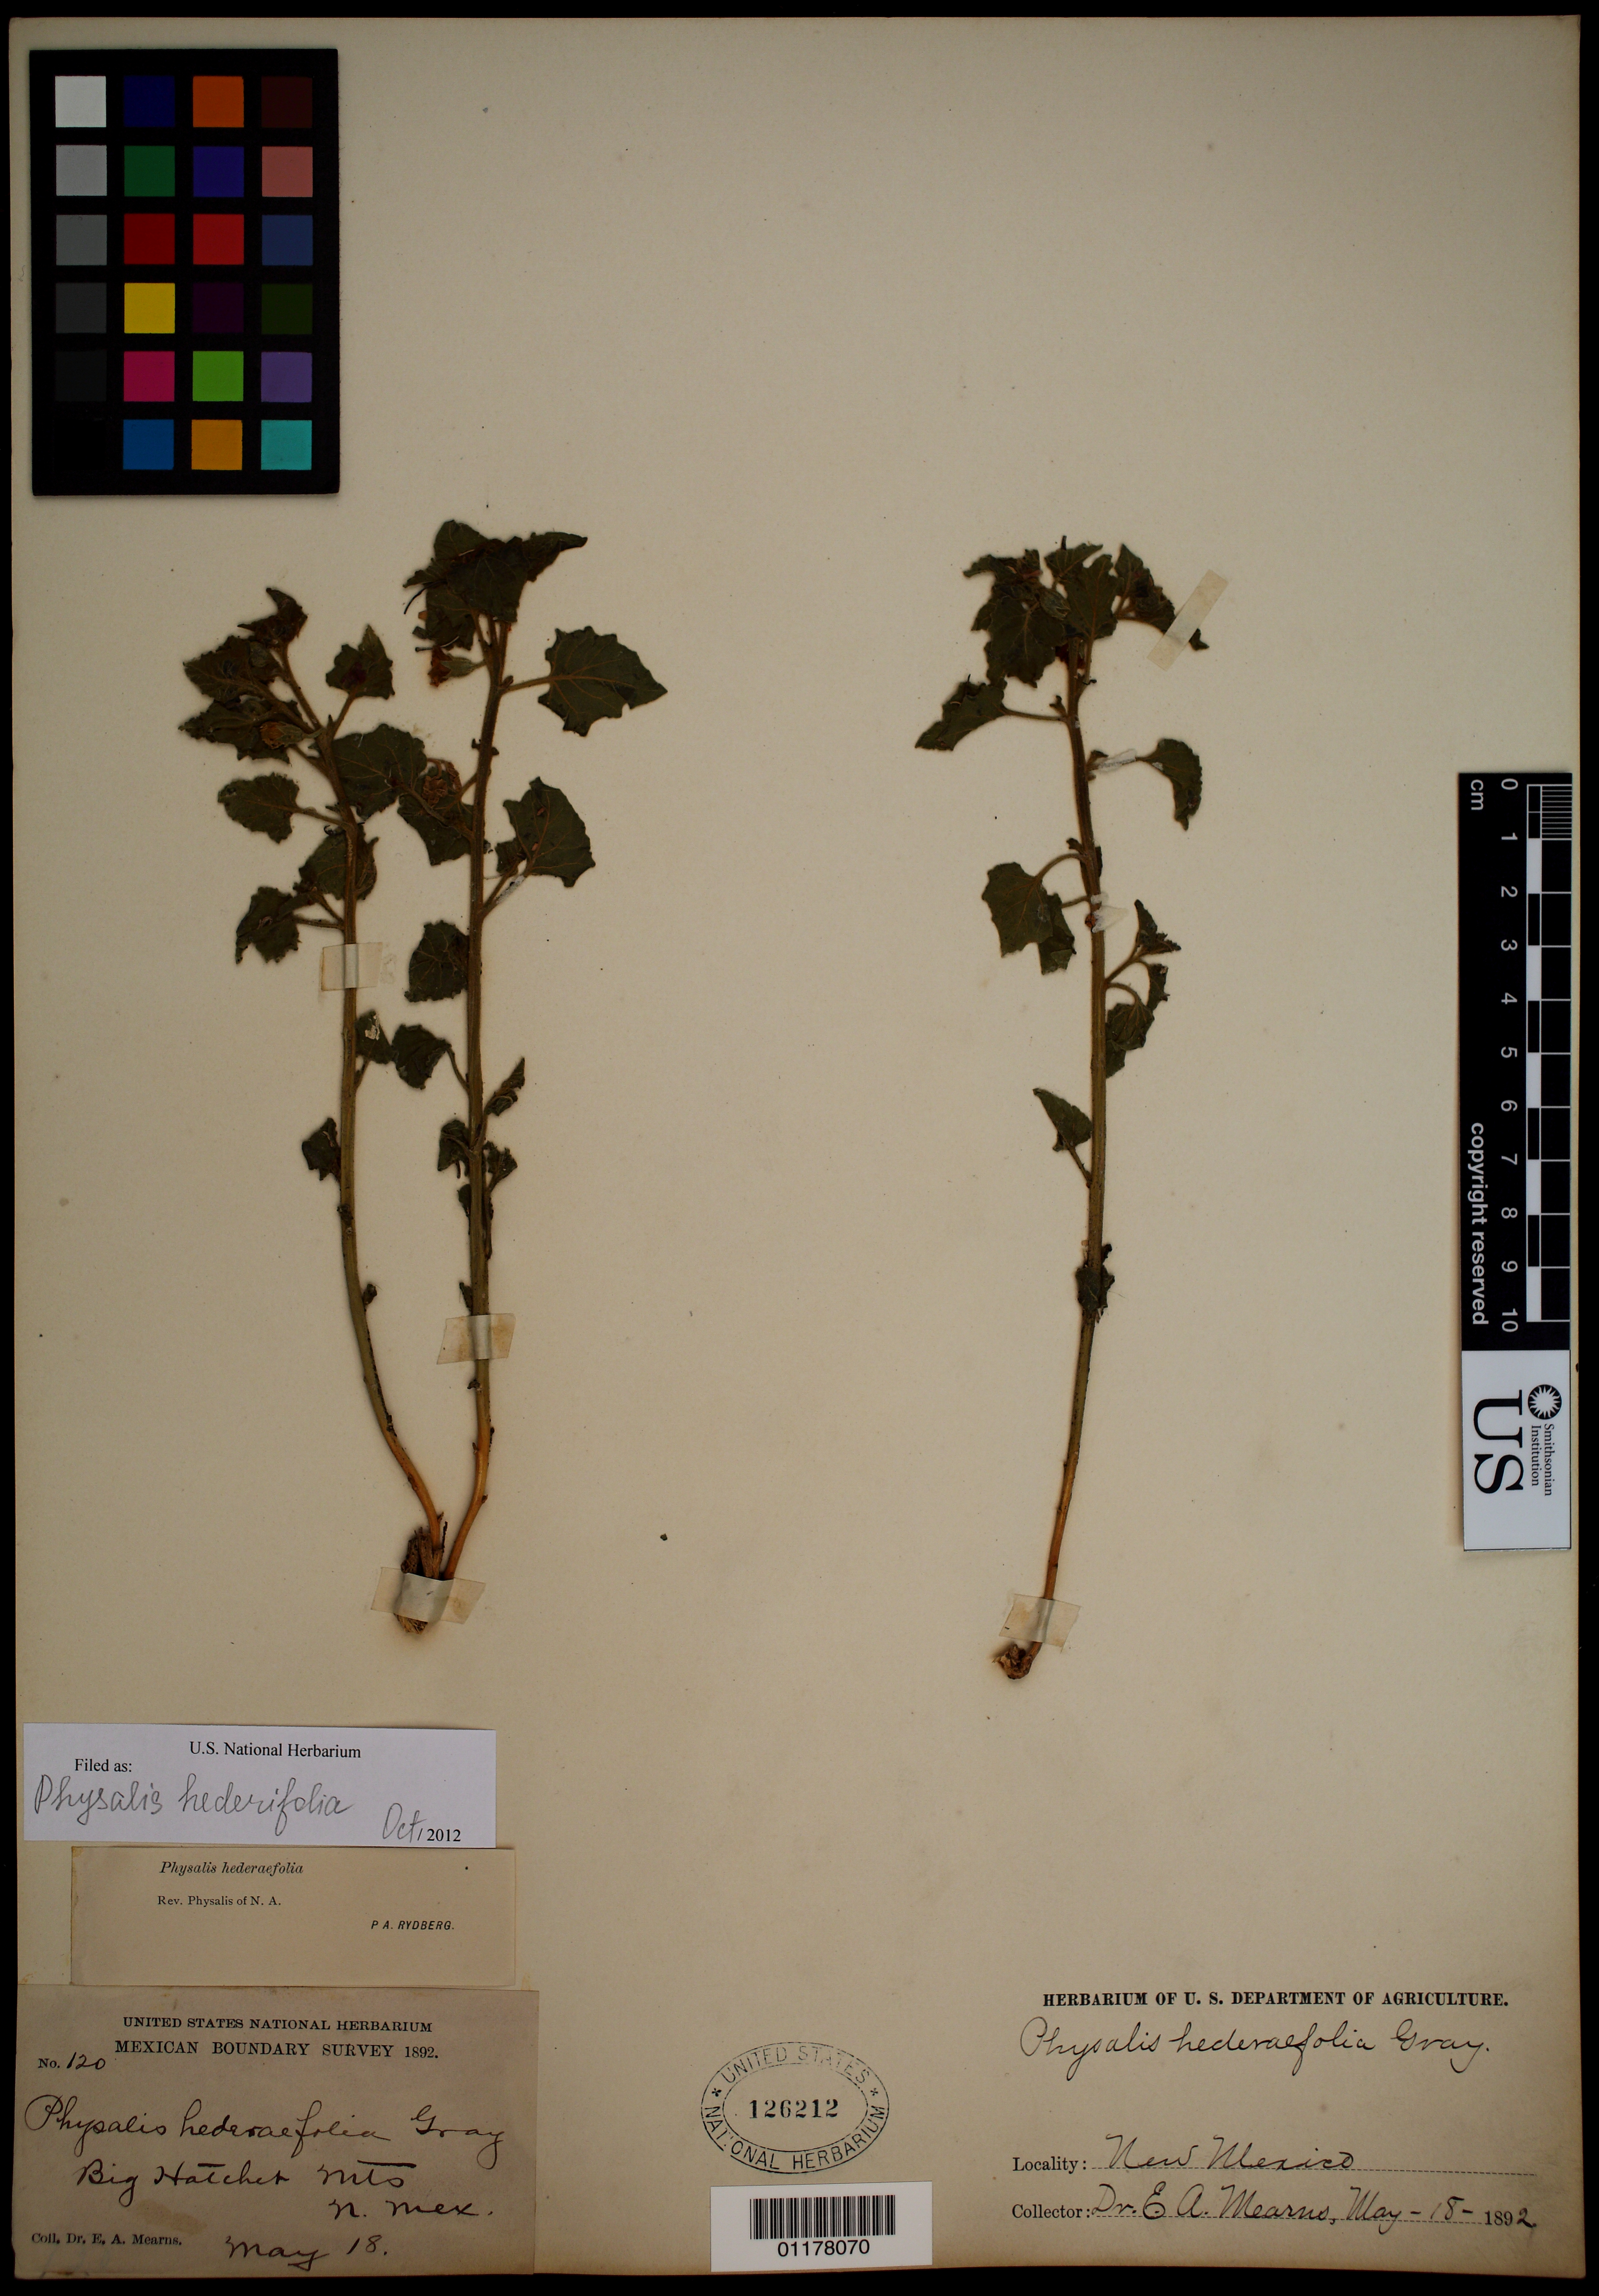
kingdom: Plantae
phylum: Tracheophyta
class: Magnoliopsida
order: Solanales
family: Solanaceae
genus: Physalis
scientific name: Physalis hederifolia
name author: A. Gray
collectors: E. A. Mearns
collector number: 120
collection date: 1892-05-18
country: United States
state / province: New Mexico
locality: Big Hatcher Mts.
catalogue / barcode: US 126212